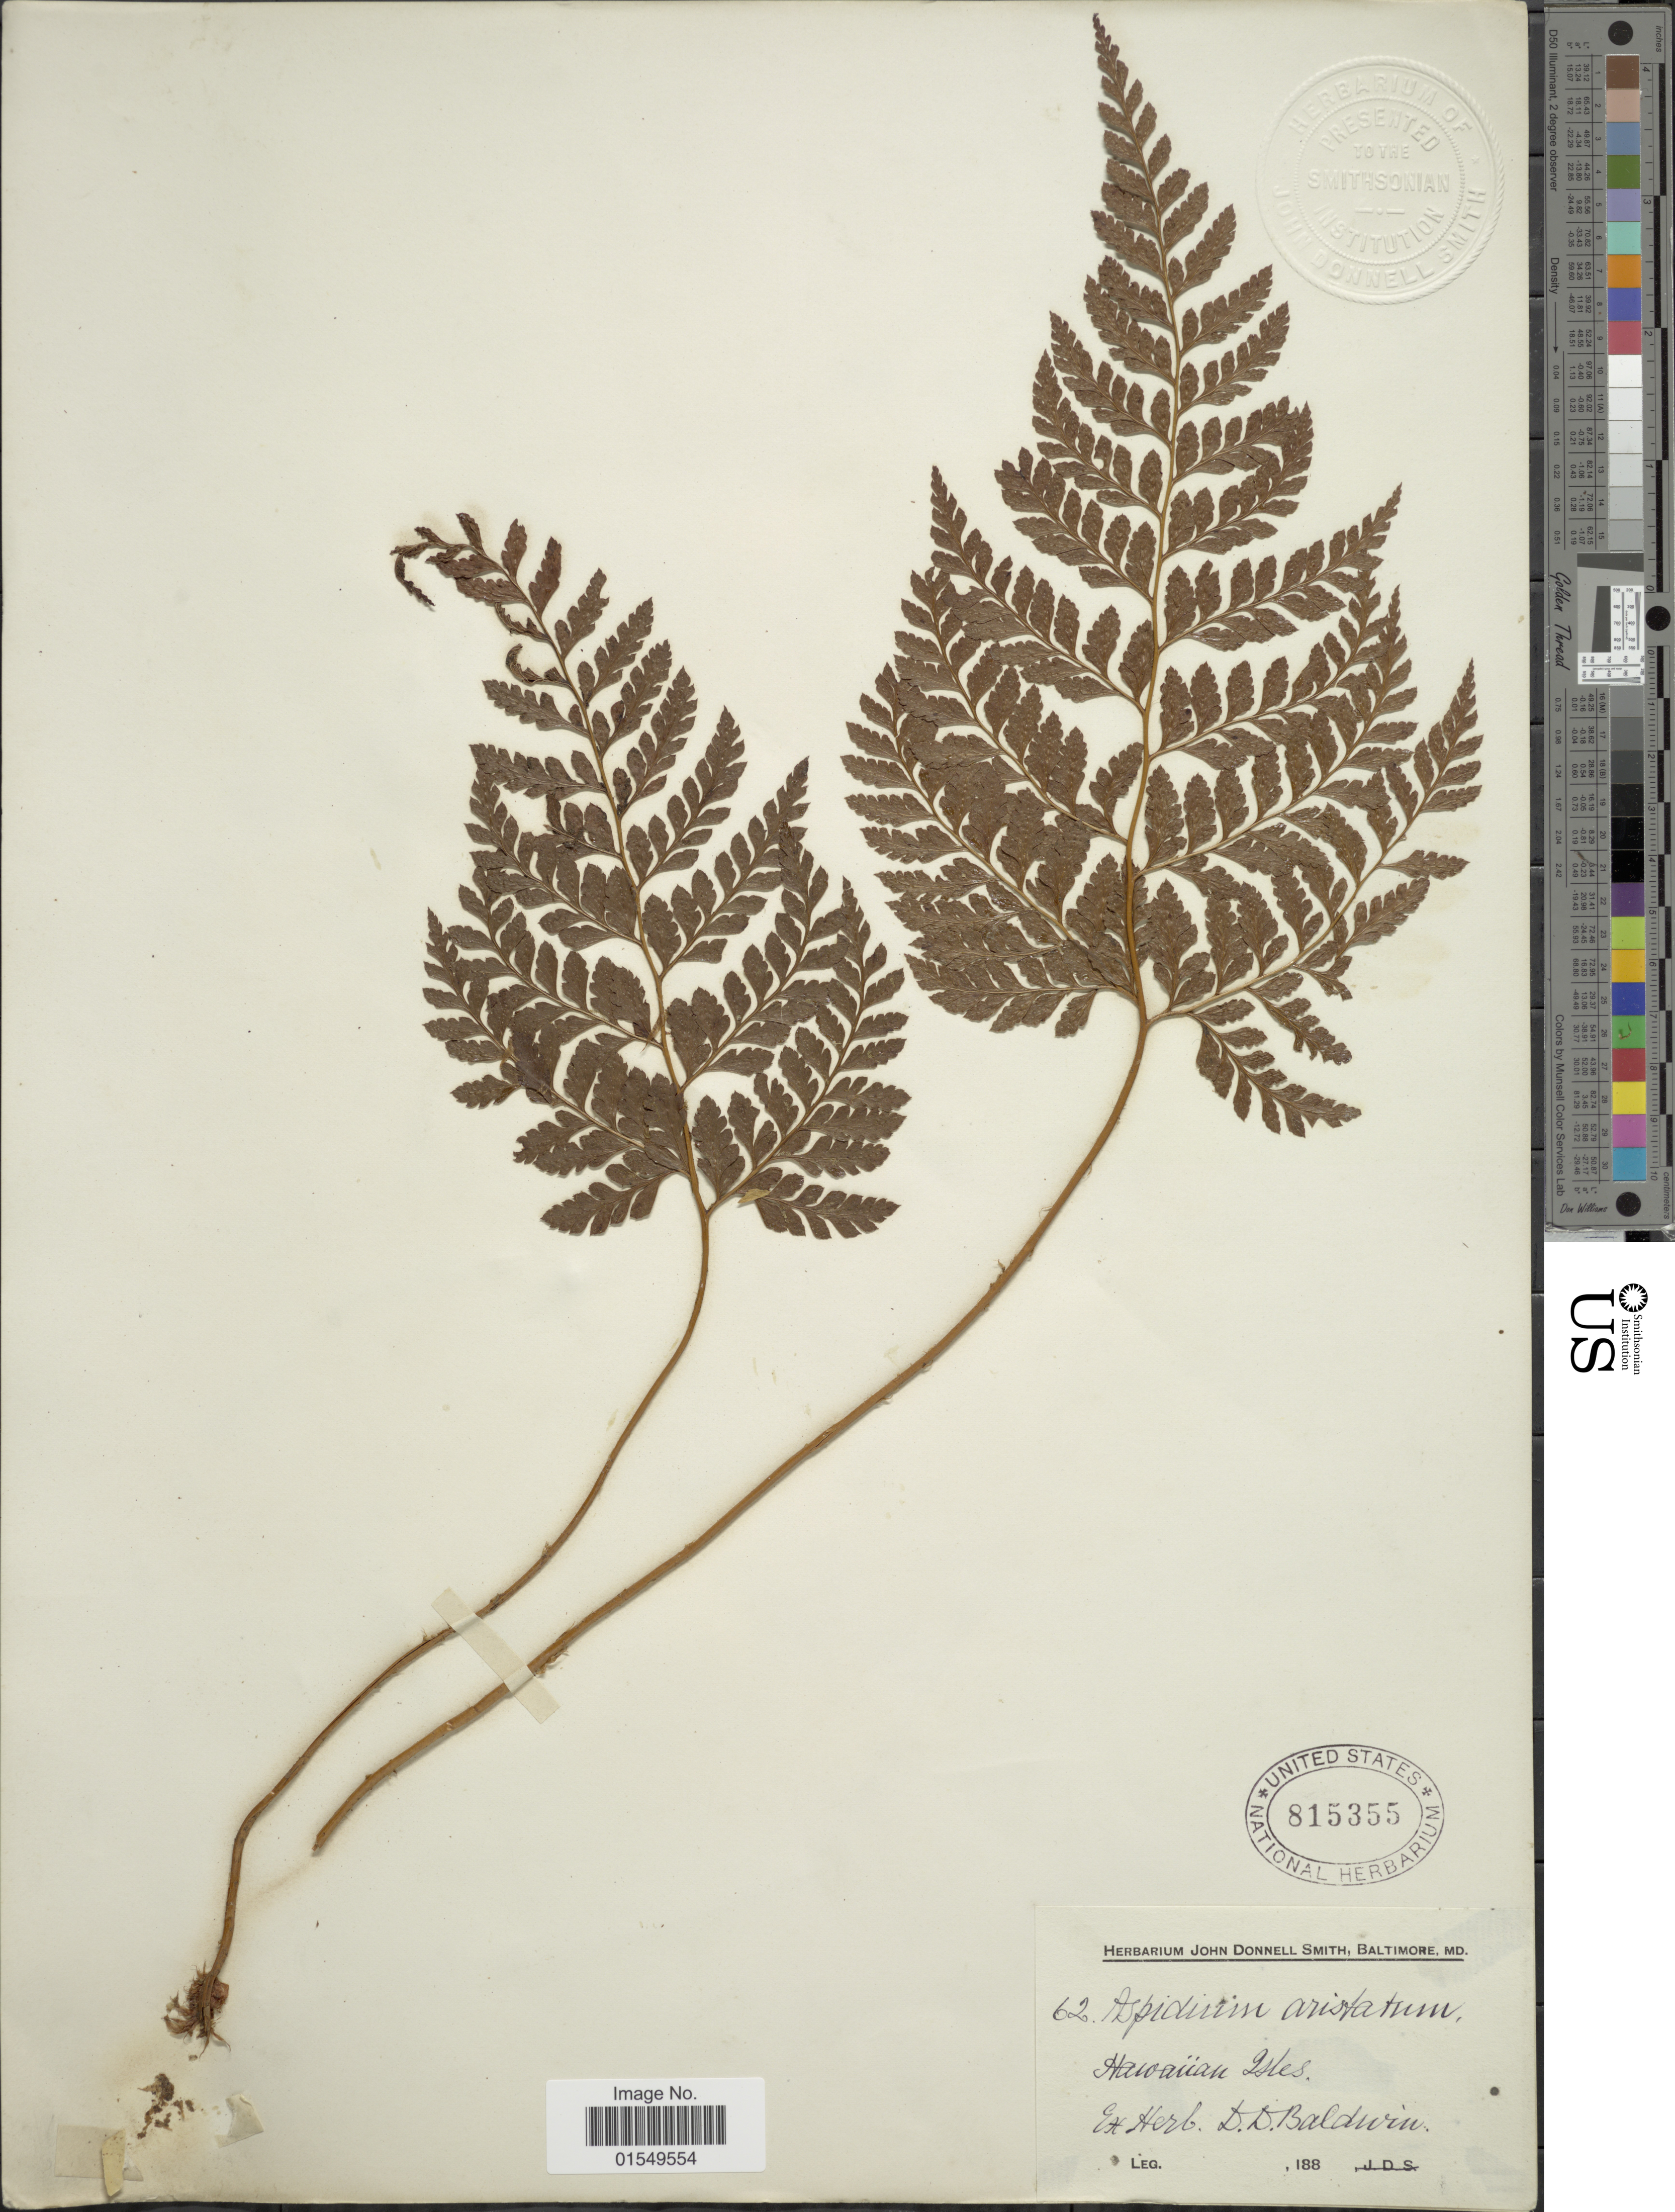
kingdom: Plantae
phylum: Tracheophyta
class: Polypodiopsida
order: Polypodiales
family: Dryopteridaceae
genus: Arachniodes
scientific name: Arachniodes sp.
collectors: D. Baldwin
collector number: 62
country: United States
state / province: Hawaii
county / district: Hawaii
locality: Hawaiian Isles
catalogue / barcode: US 815355